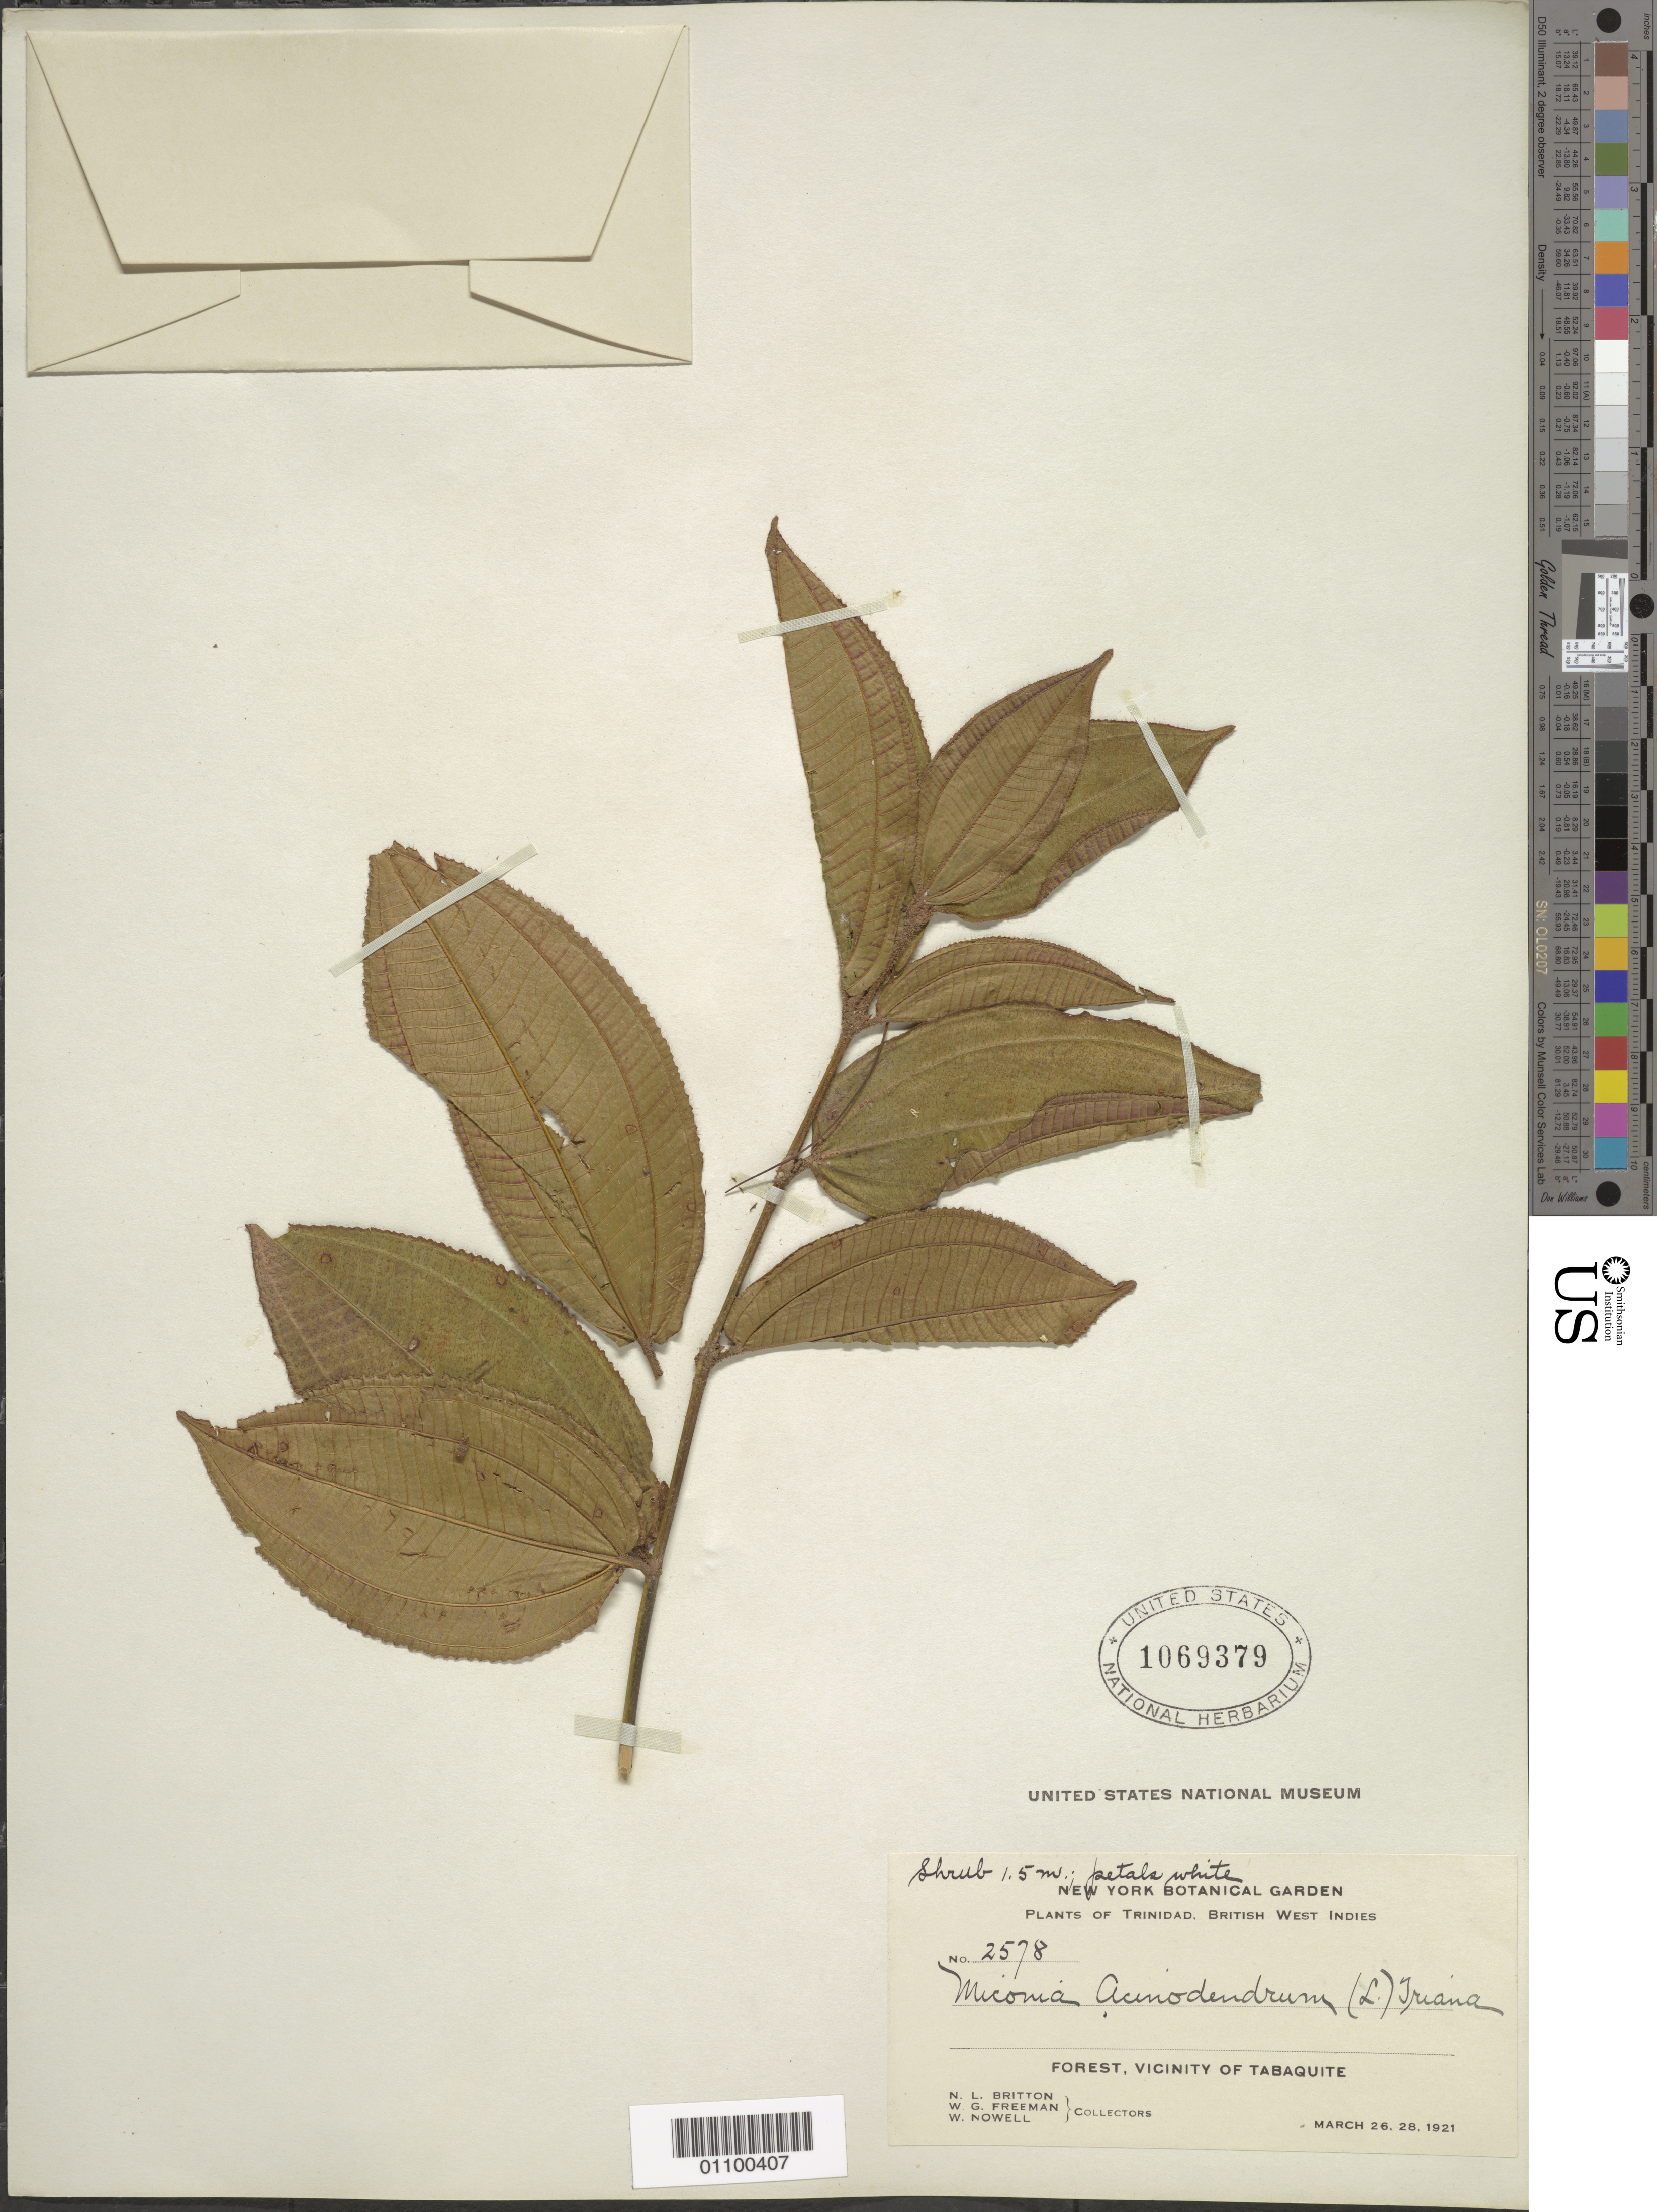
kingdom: Plantae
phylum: Tracheophyta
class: Magnoliopsida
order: Myrtales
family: Melastomataceae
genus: Miconia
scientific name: Miconia acinodendron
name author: (L.) Sweet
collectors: N. Britton, W. Freeman & W. Nowell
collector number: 2578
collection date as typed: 26 Mar 1921 or 28 Mar 1921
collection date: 1921-03-26 or 1921-03-28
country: Trinidad and Tobago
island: Trinidad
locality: Forest, vicinity of Tabaquite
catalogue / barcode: US 1069379